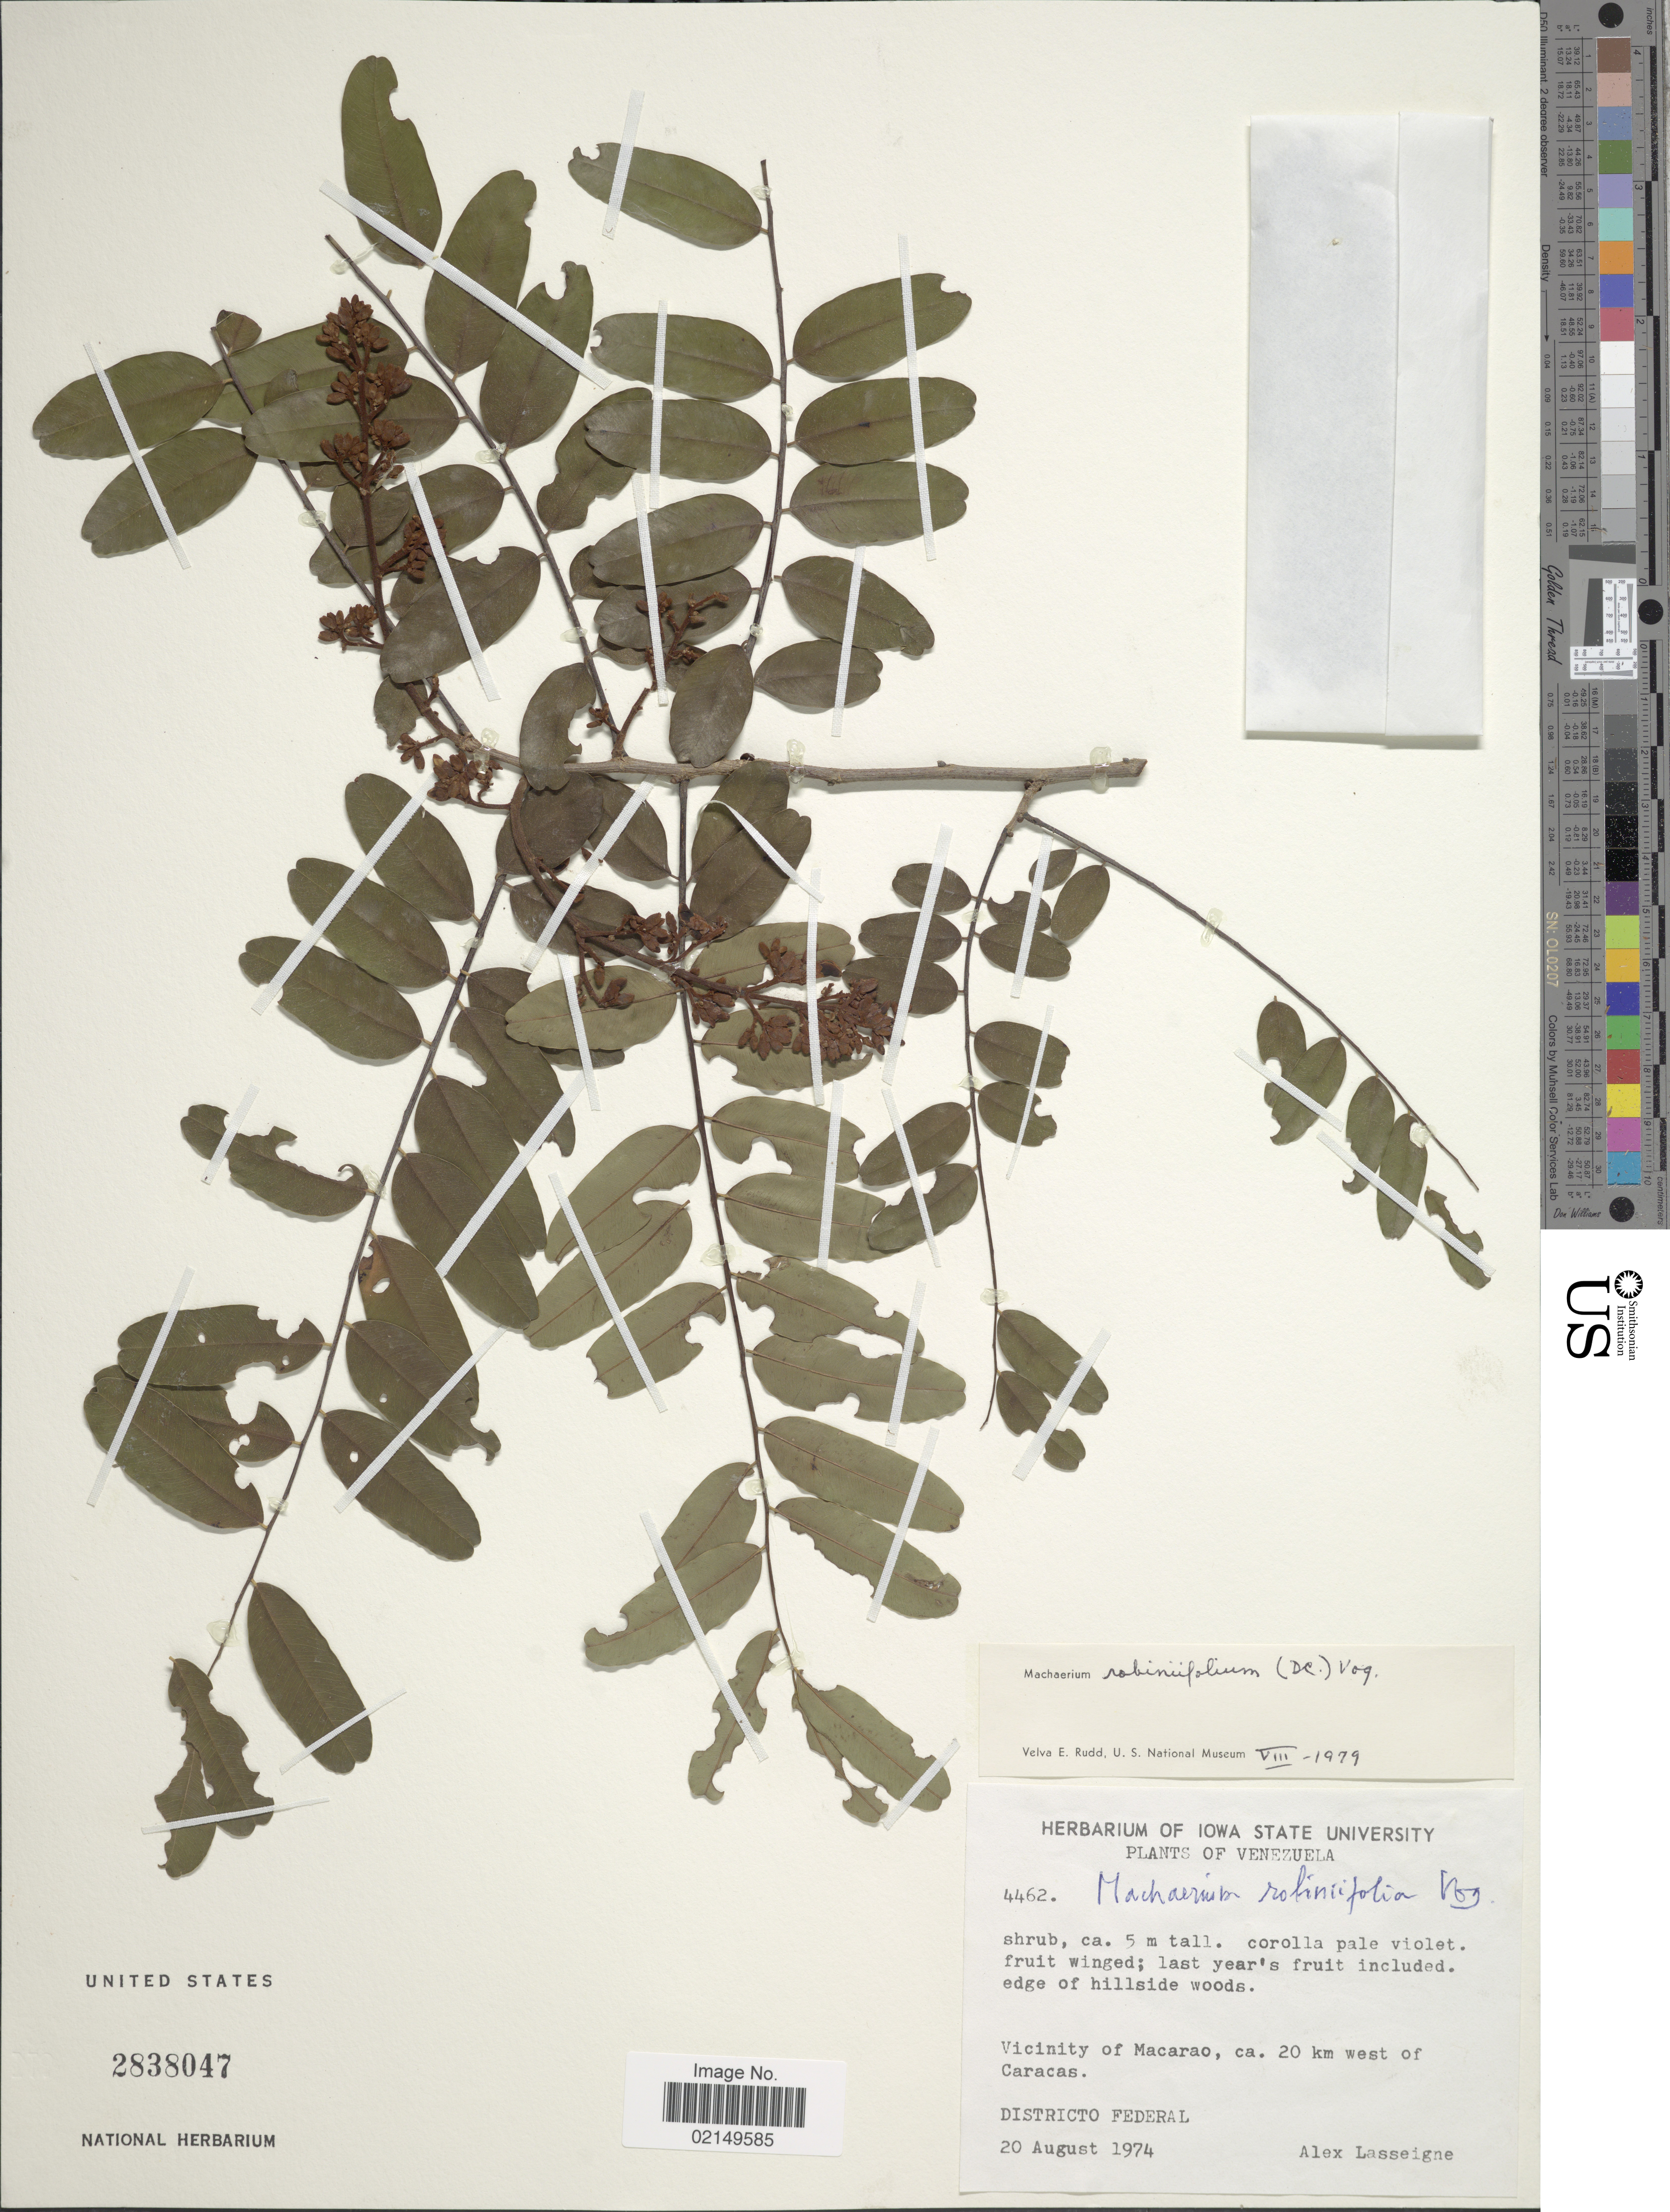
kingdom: Plantae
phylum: Tracheophyta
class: Magnoliopsida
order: Fabales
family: Fabaceae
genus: Machaerium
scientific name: Machaerium robinifolium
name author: (DC.) Vogel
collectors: A. Lasseigne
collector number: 4462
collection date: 1974-08-20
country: Venezuela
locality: Vicinity of Macarao, 20 km west of Caracas, Districto Federal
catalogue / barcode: US 2838047